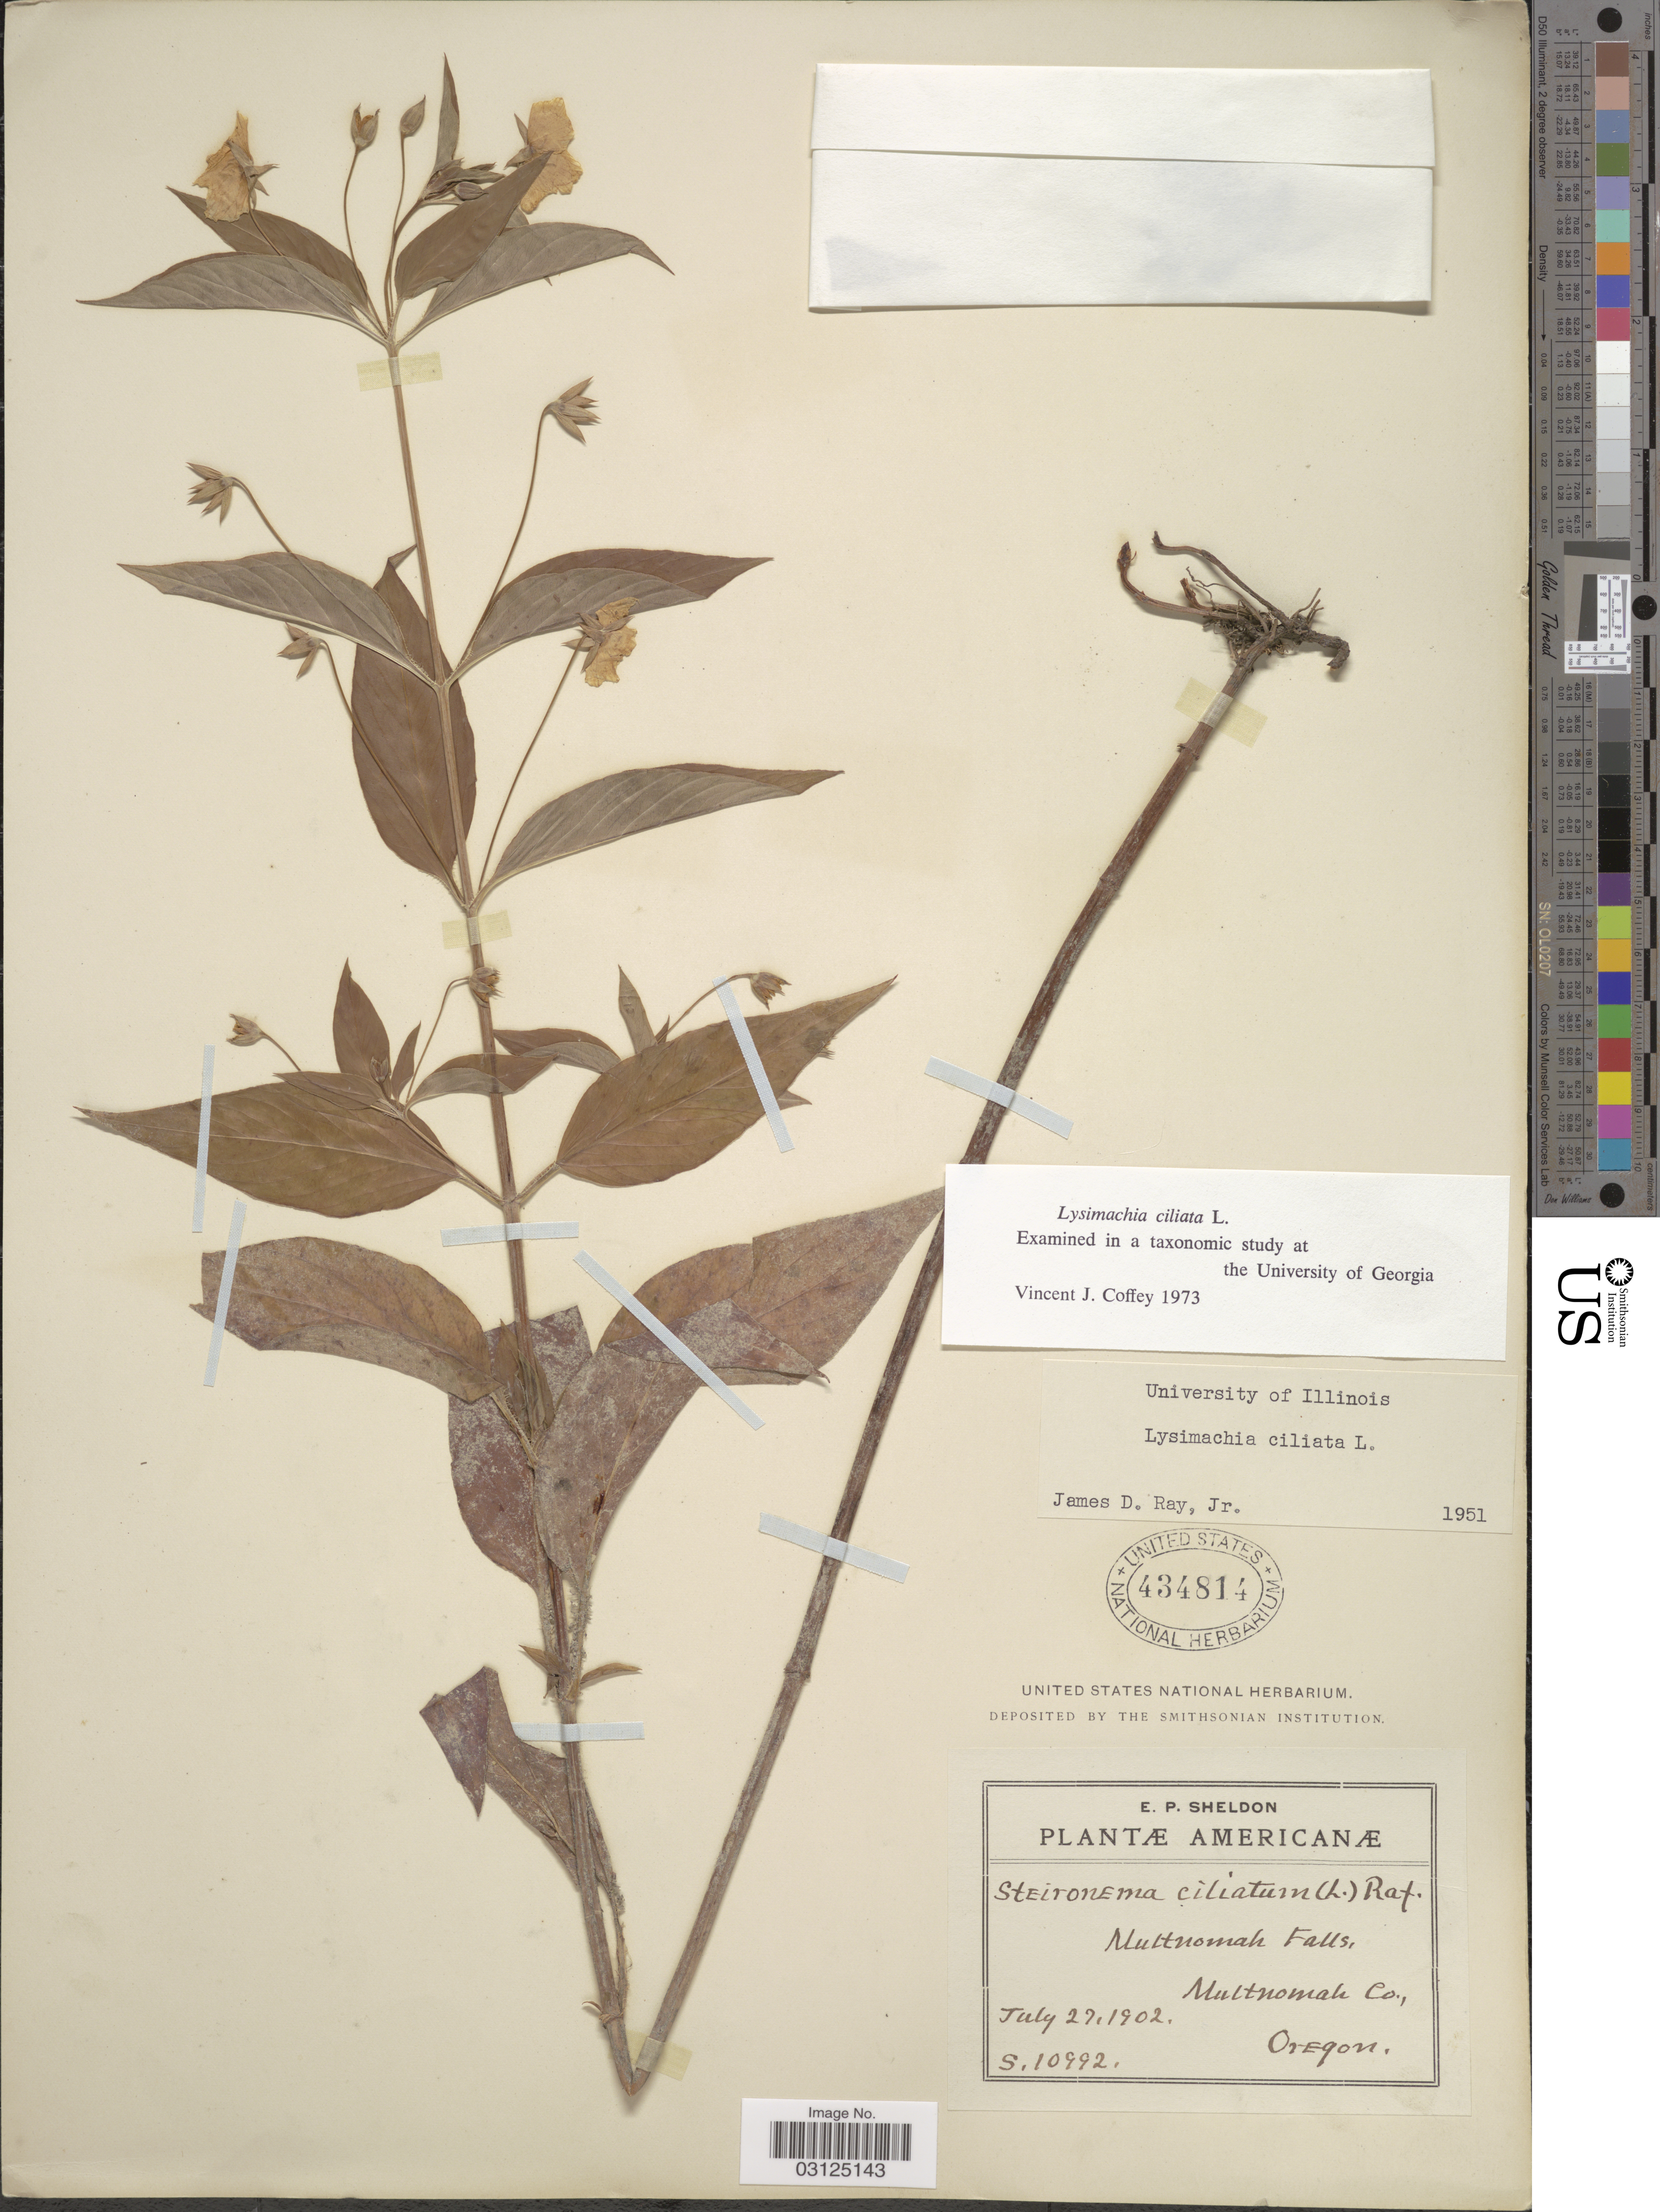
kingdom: Plantae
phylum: Tracheophyta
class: Magnoliopsida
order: Ericales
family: Primulaceae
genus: Lysimachia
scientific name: Lysimachia ciliata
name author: L.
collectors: E. P. Sheldon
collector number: S10992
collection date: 1902-07-27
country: United States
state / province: Oregon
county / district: Multnomah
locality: Multnomah Falls, Multnomah Co.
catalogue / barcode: US 434814